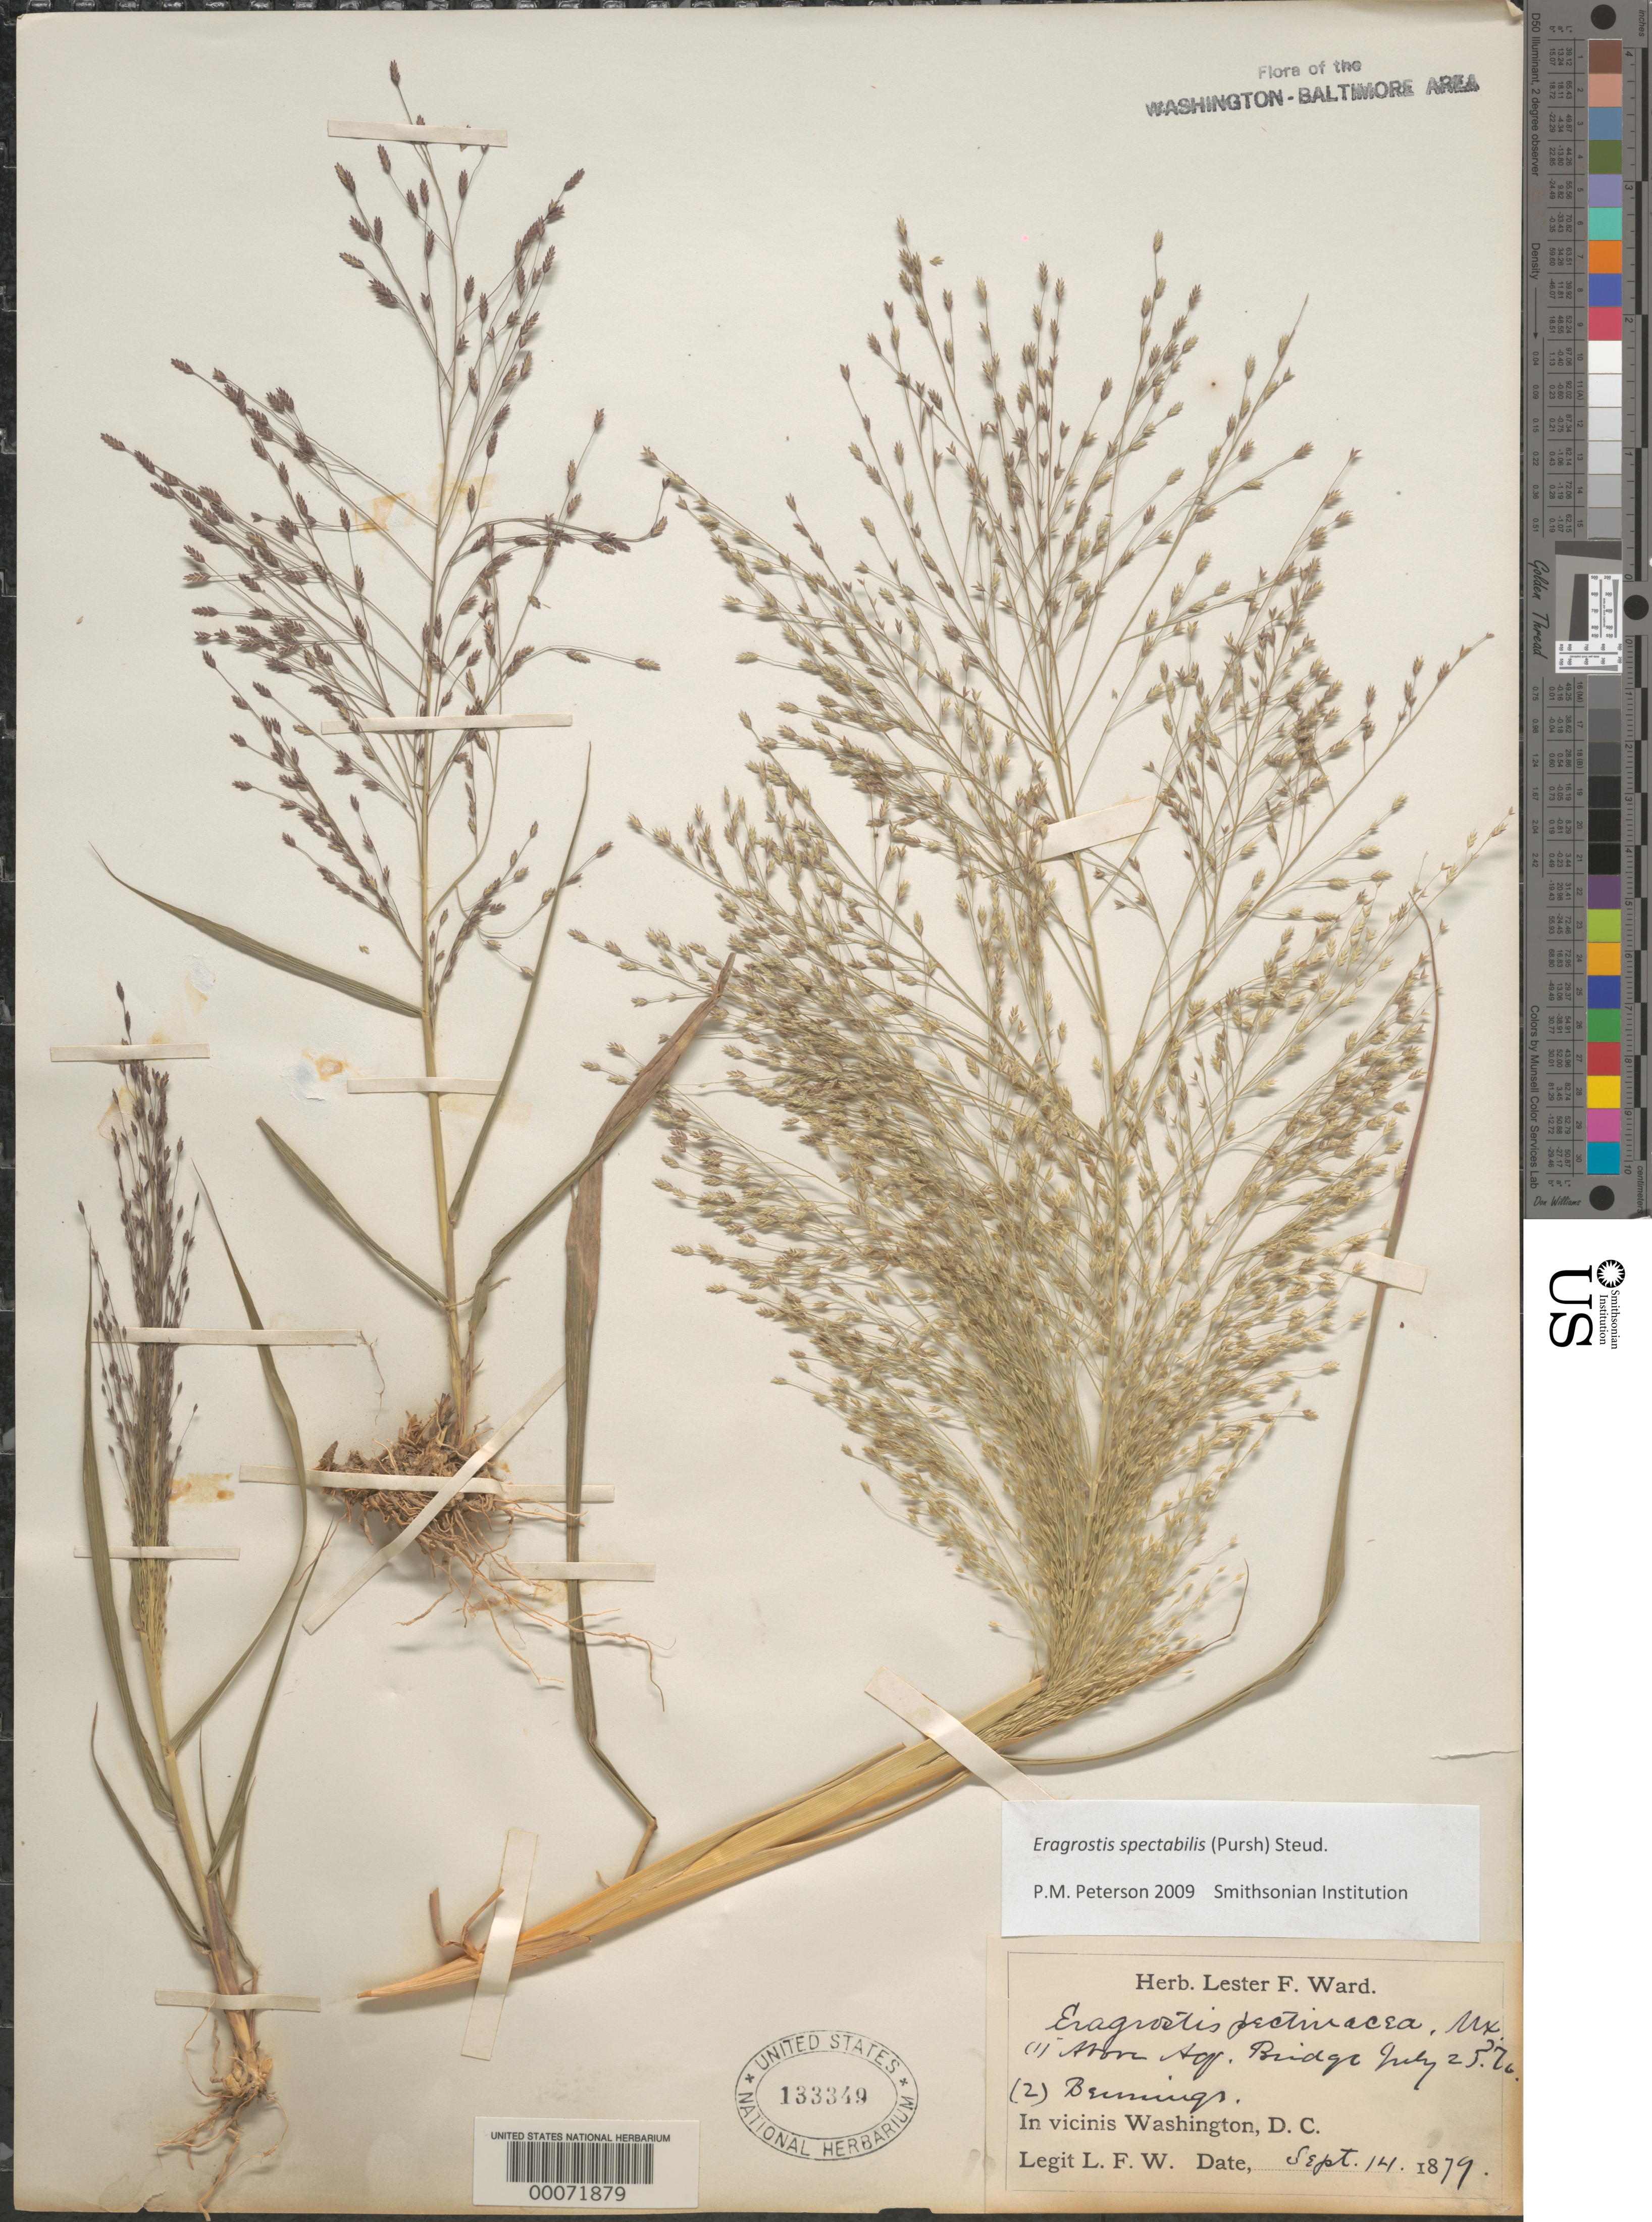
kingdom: Plantae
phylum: Tracheophyta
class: Liliopsida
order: Poales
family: Poaceae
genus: Eragrostis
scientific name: Eragrostis spectabilis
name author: (Pursh) Steud.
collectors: L. F. Ward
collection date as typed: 23 Jul 1876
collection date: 1876-07-23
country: United States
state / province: District of Columbia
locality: Above Aqueduct Bridge and Benning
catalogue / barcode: US 133349